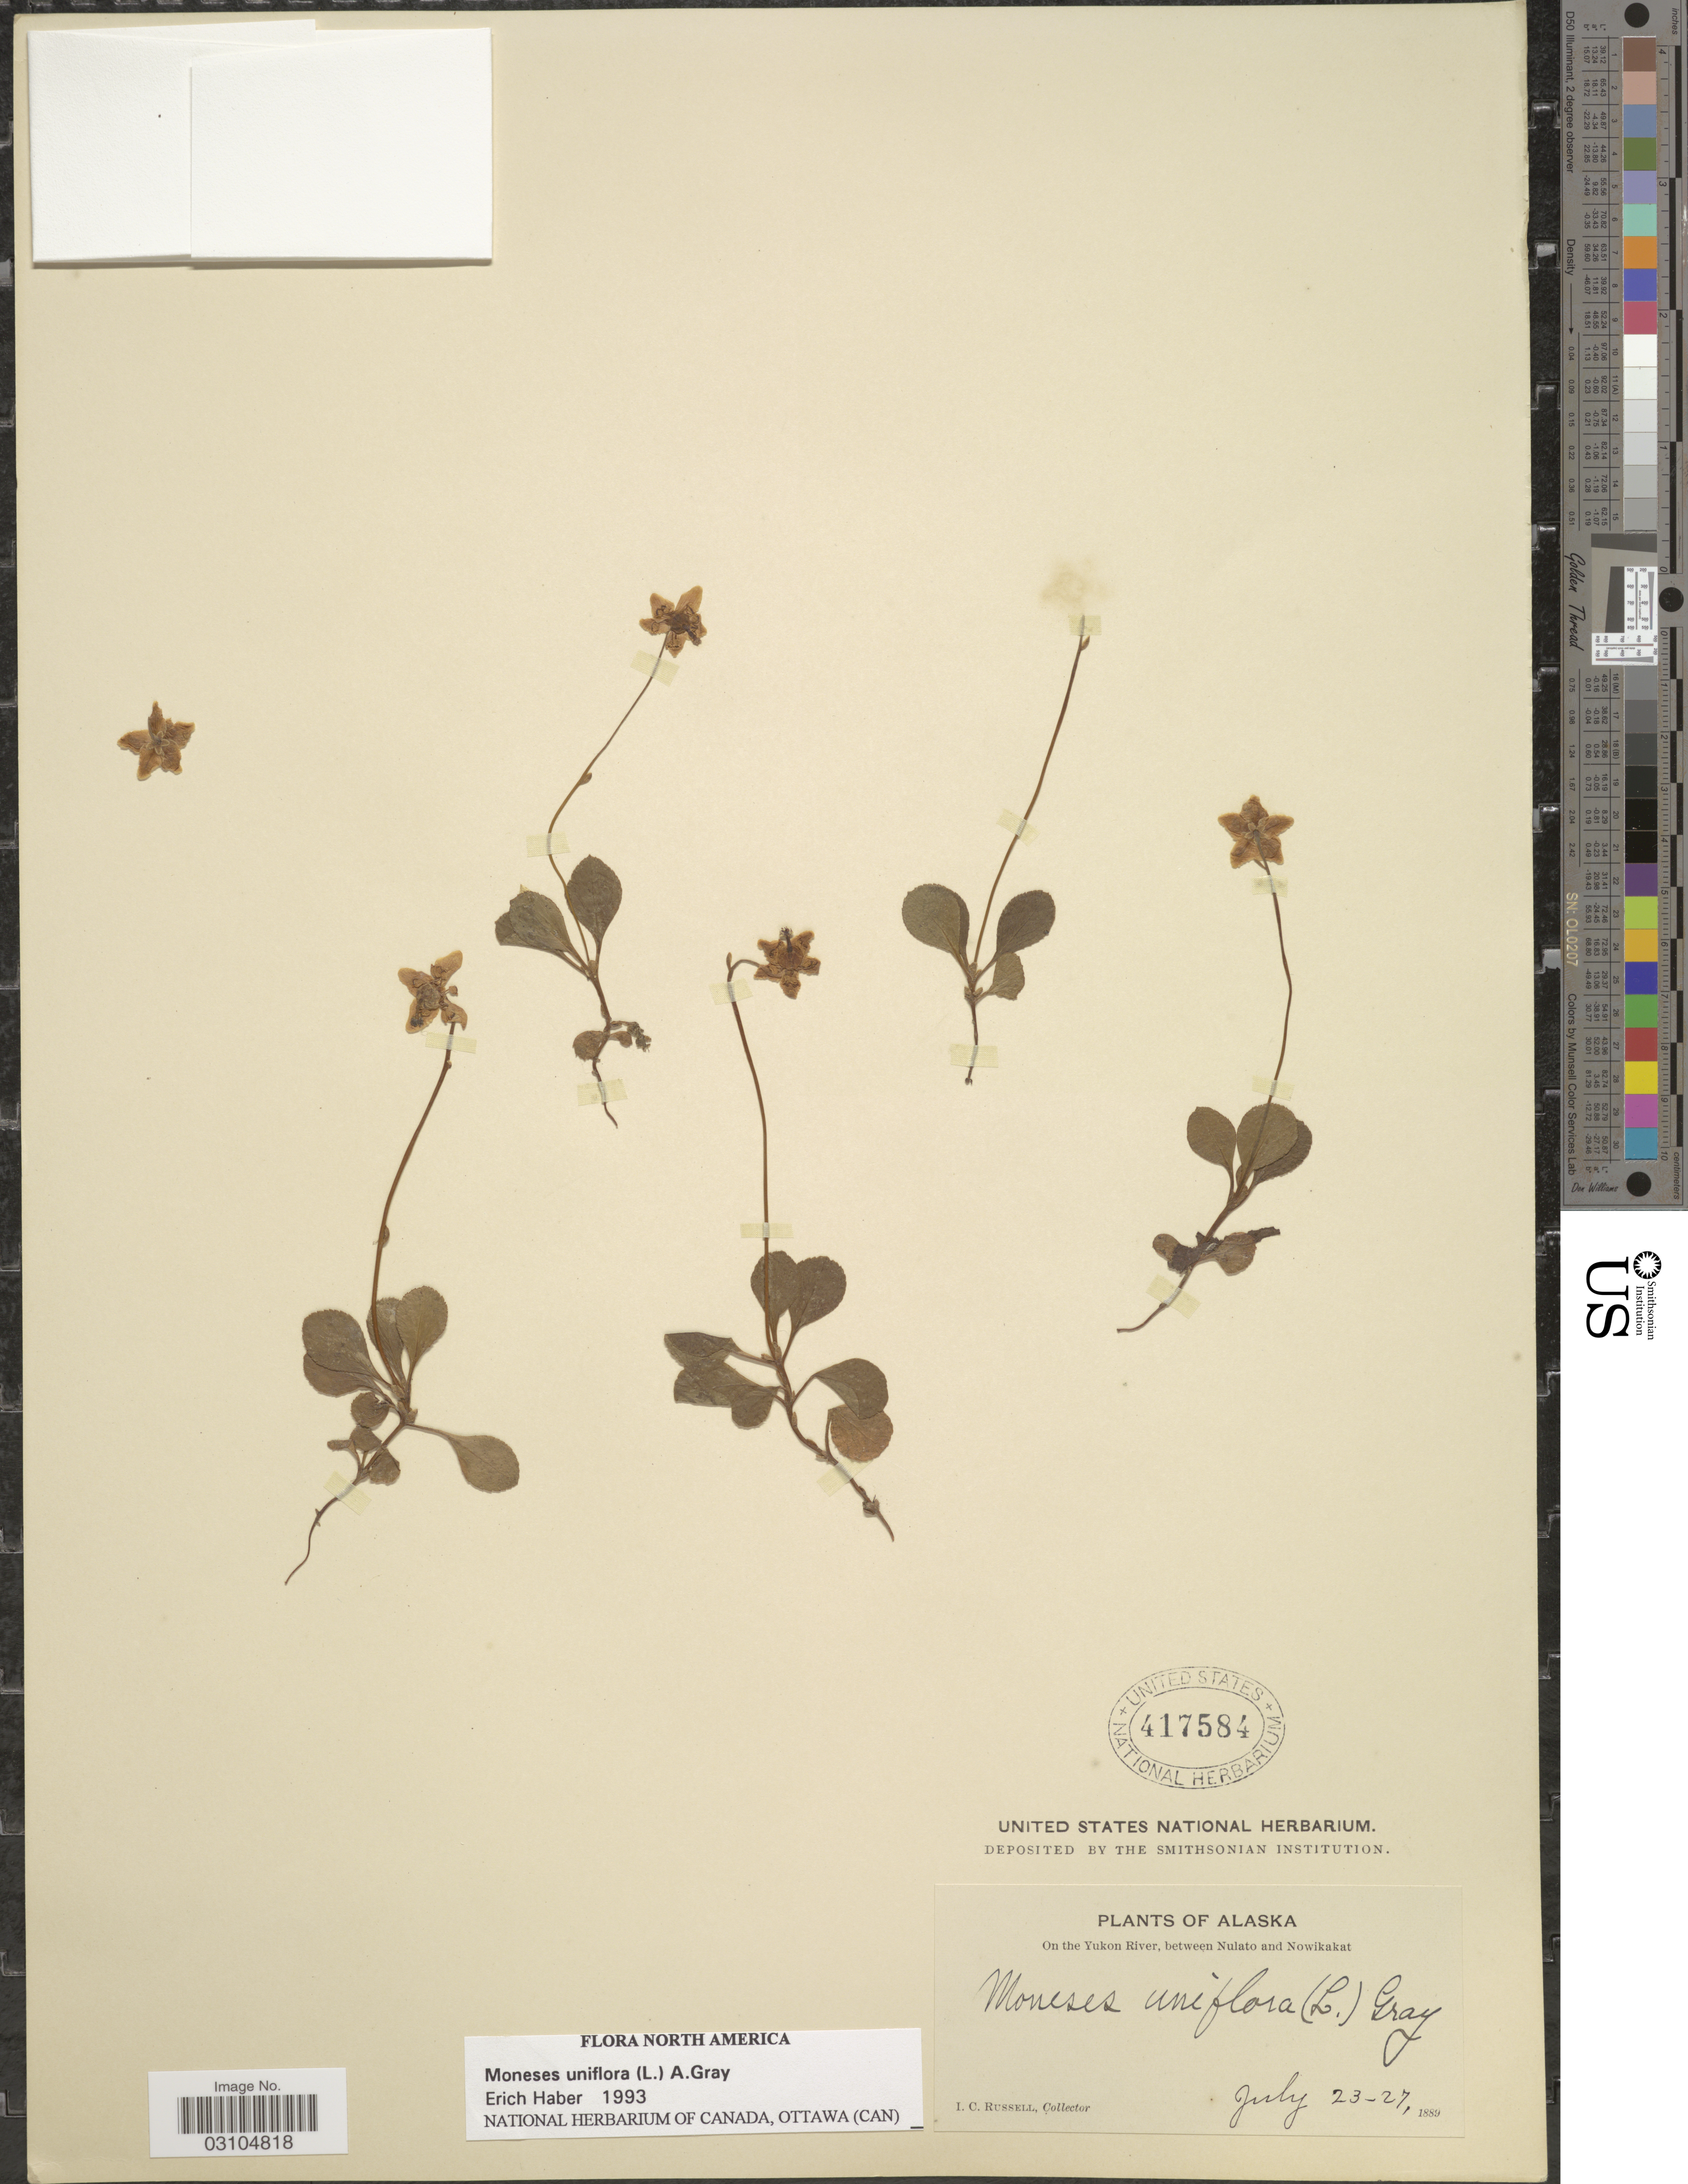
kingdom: Plantae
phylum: Tracheophyta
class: Magnoliopsida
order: Ericales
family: Ericaceae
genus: Moneses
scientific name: Moneses uniflora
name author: (L.) A. Gray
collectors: I. C. Russell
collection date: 1889-07-23/1889-07-27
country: United States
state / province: Alaska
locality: On the Yukon River, between Nulato and Nowikakat.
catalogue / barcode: US 417584